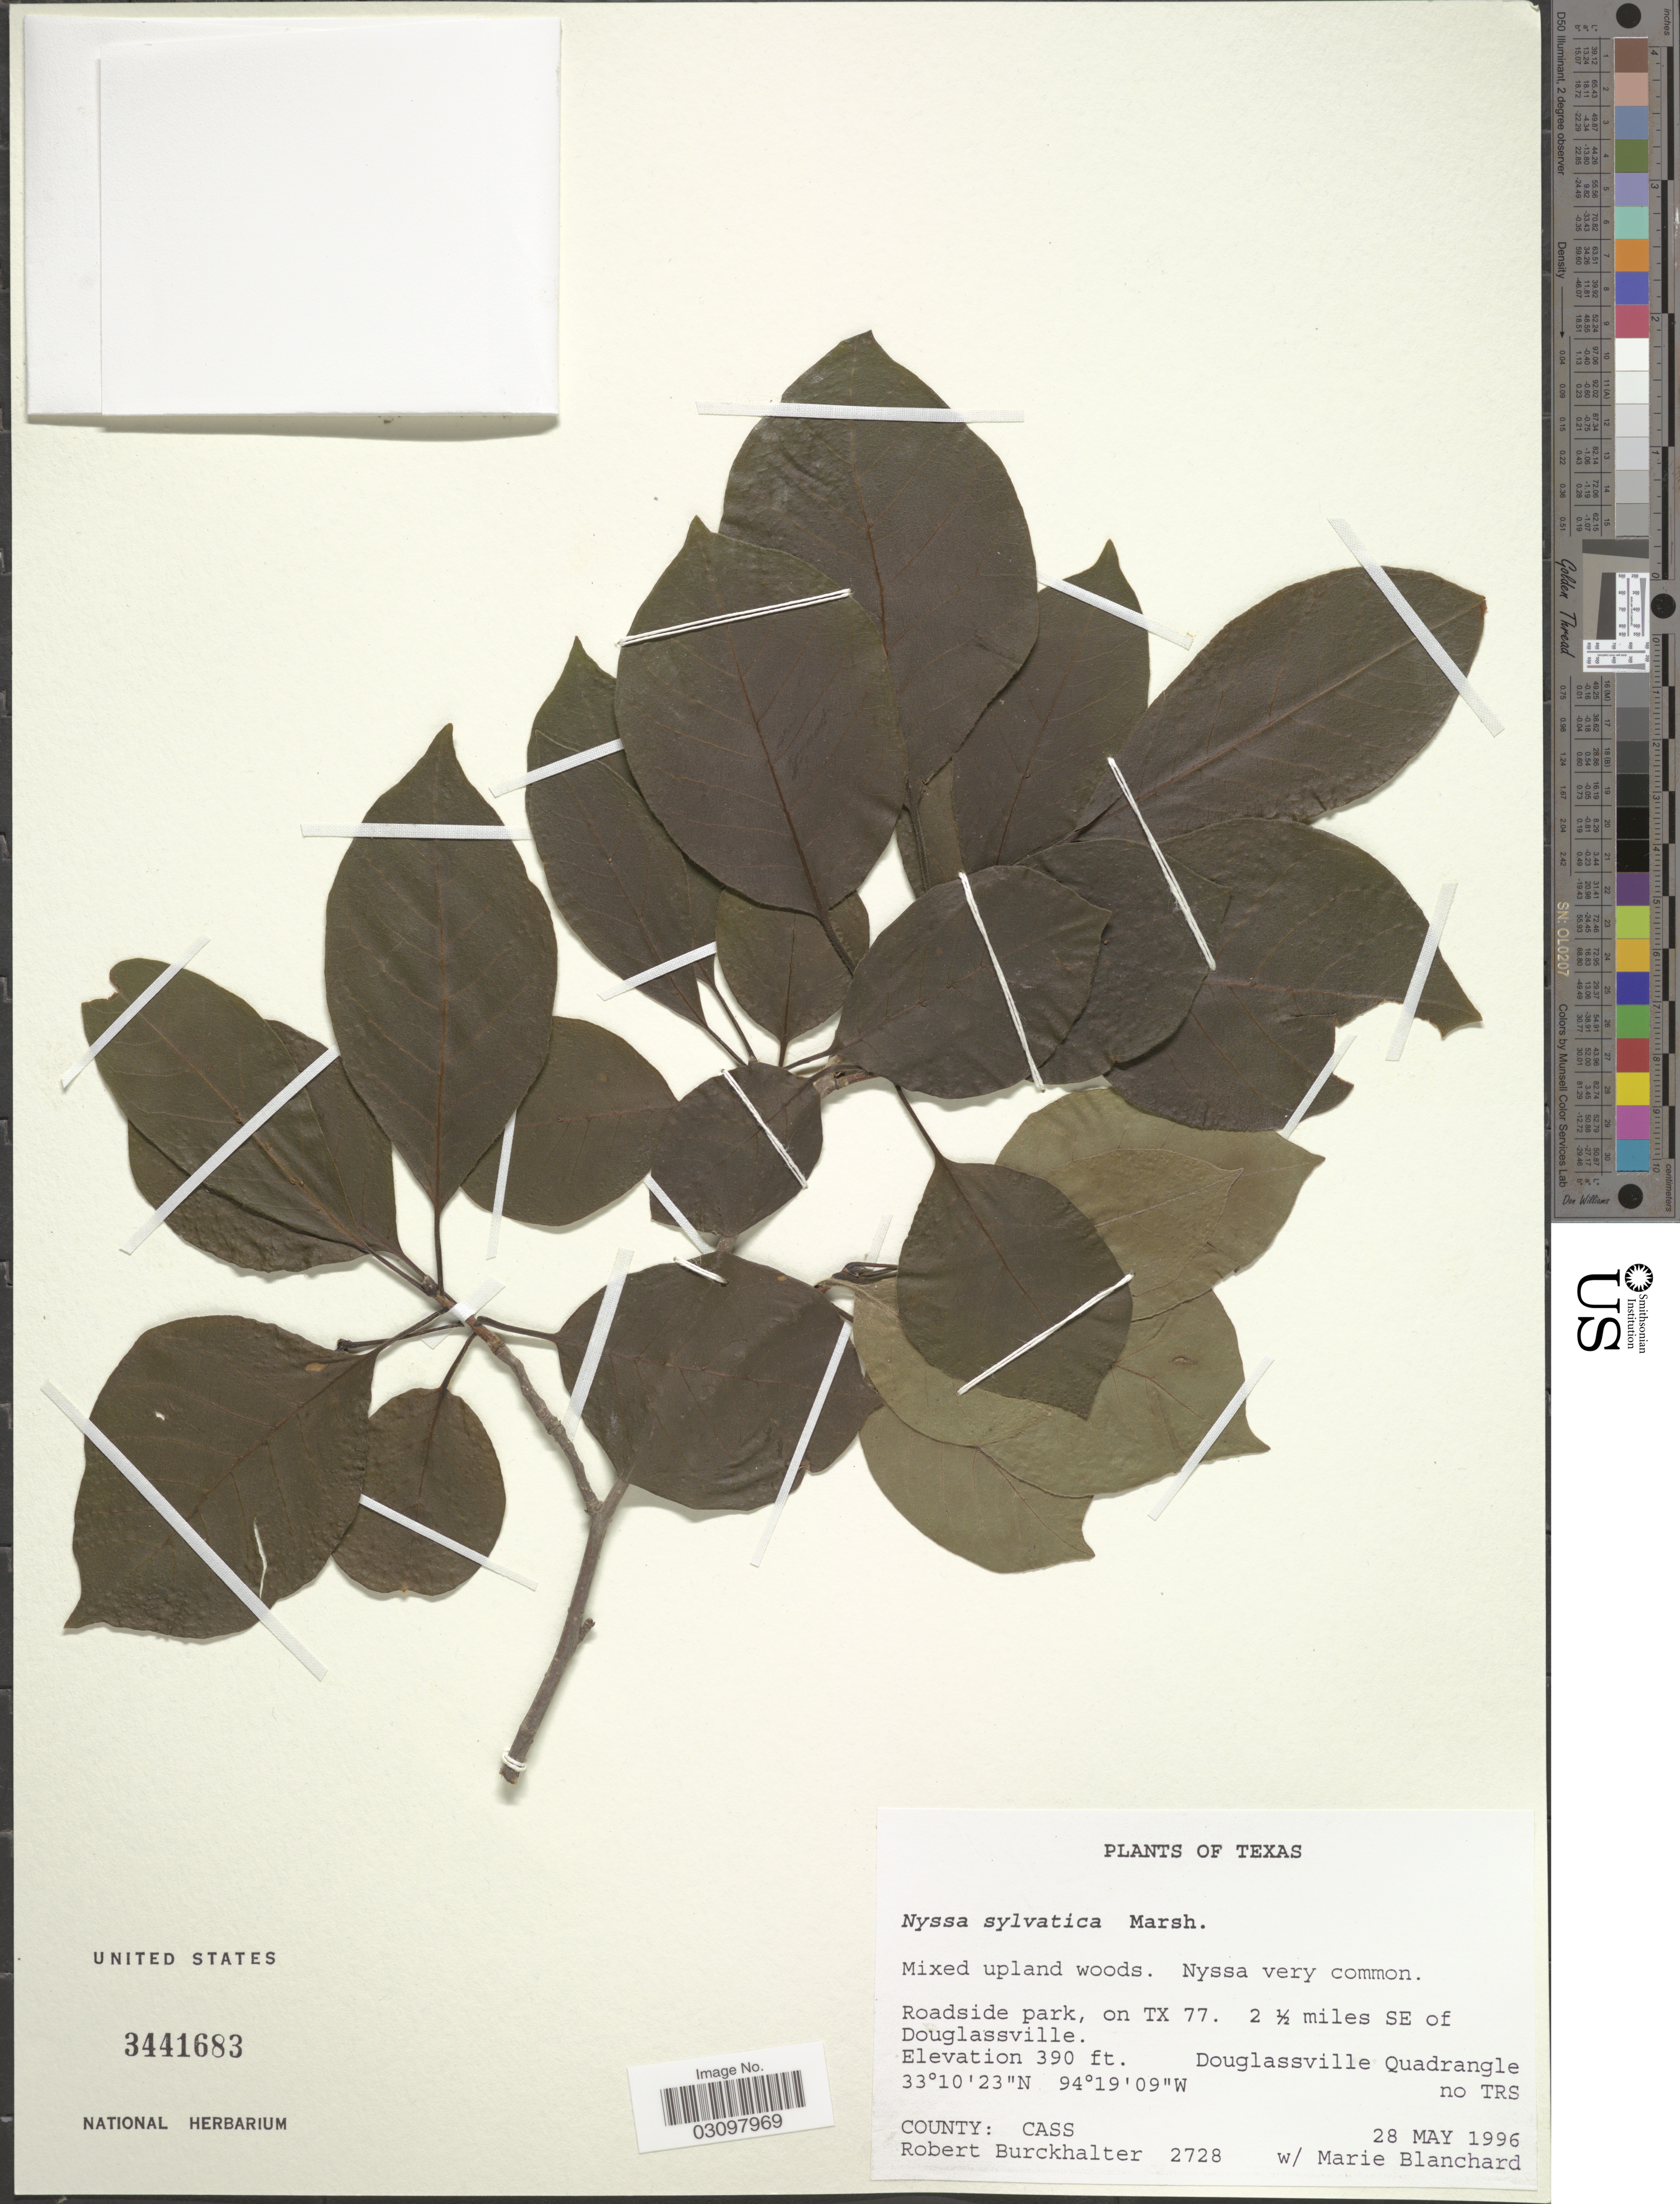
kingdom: Plantae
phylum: Tracheophyta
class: Magnoliopsida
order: Cornales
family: Nyssaceae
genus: Nyssa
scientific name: Nyssa sylvatica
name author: Marshall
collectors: R. Burckhalter & M. Blanchard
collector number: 2728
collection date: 1996-05-28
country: United States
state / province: Texas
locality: Roadside park, on TX 77. 2½ miles SE of Douglassville. Douglassville Quadrangle no TRS.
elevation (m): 119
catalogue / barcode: US 3441683